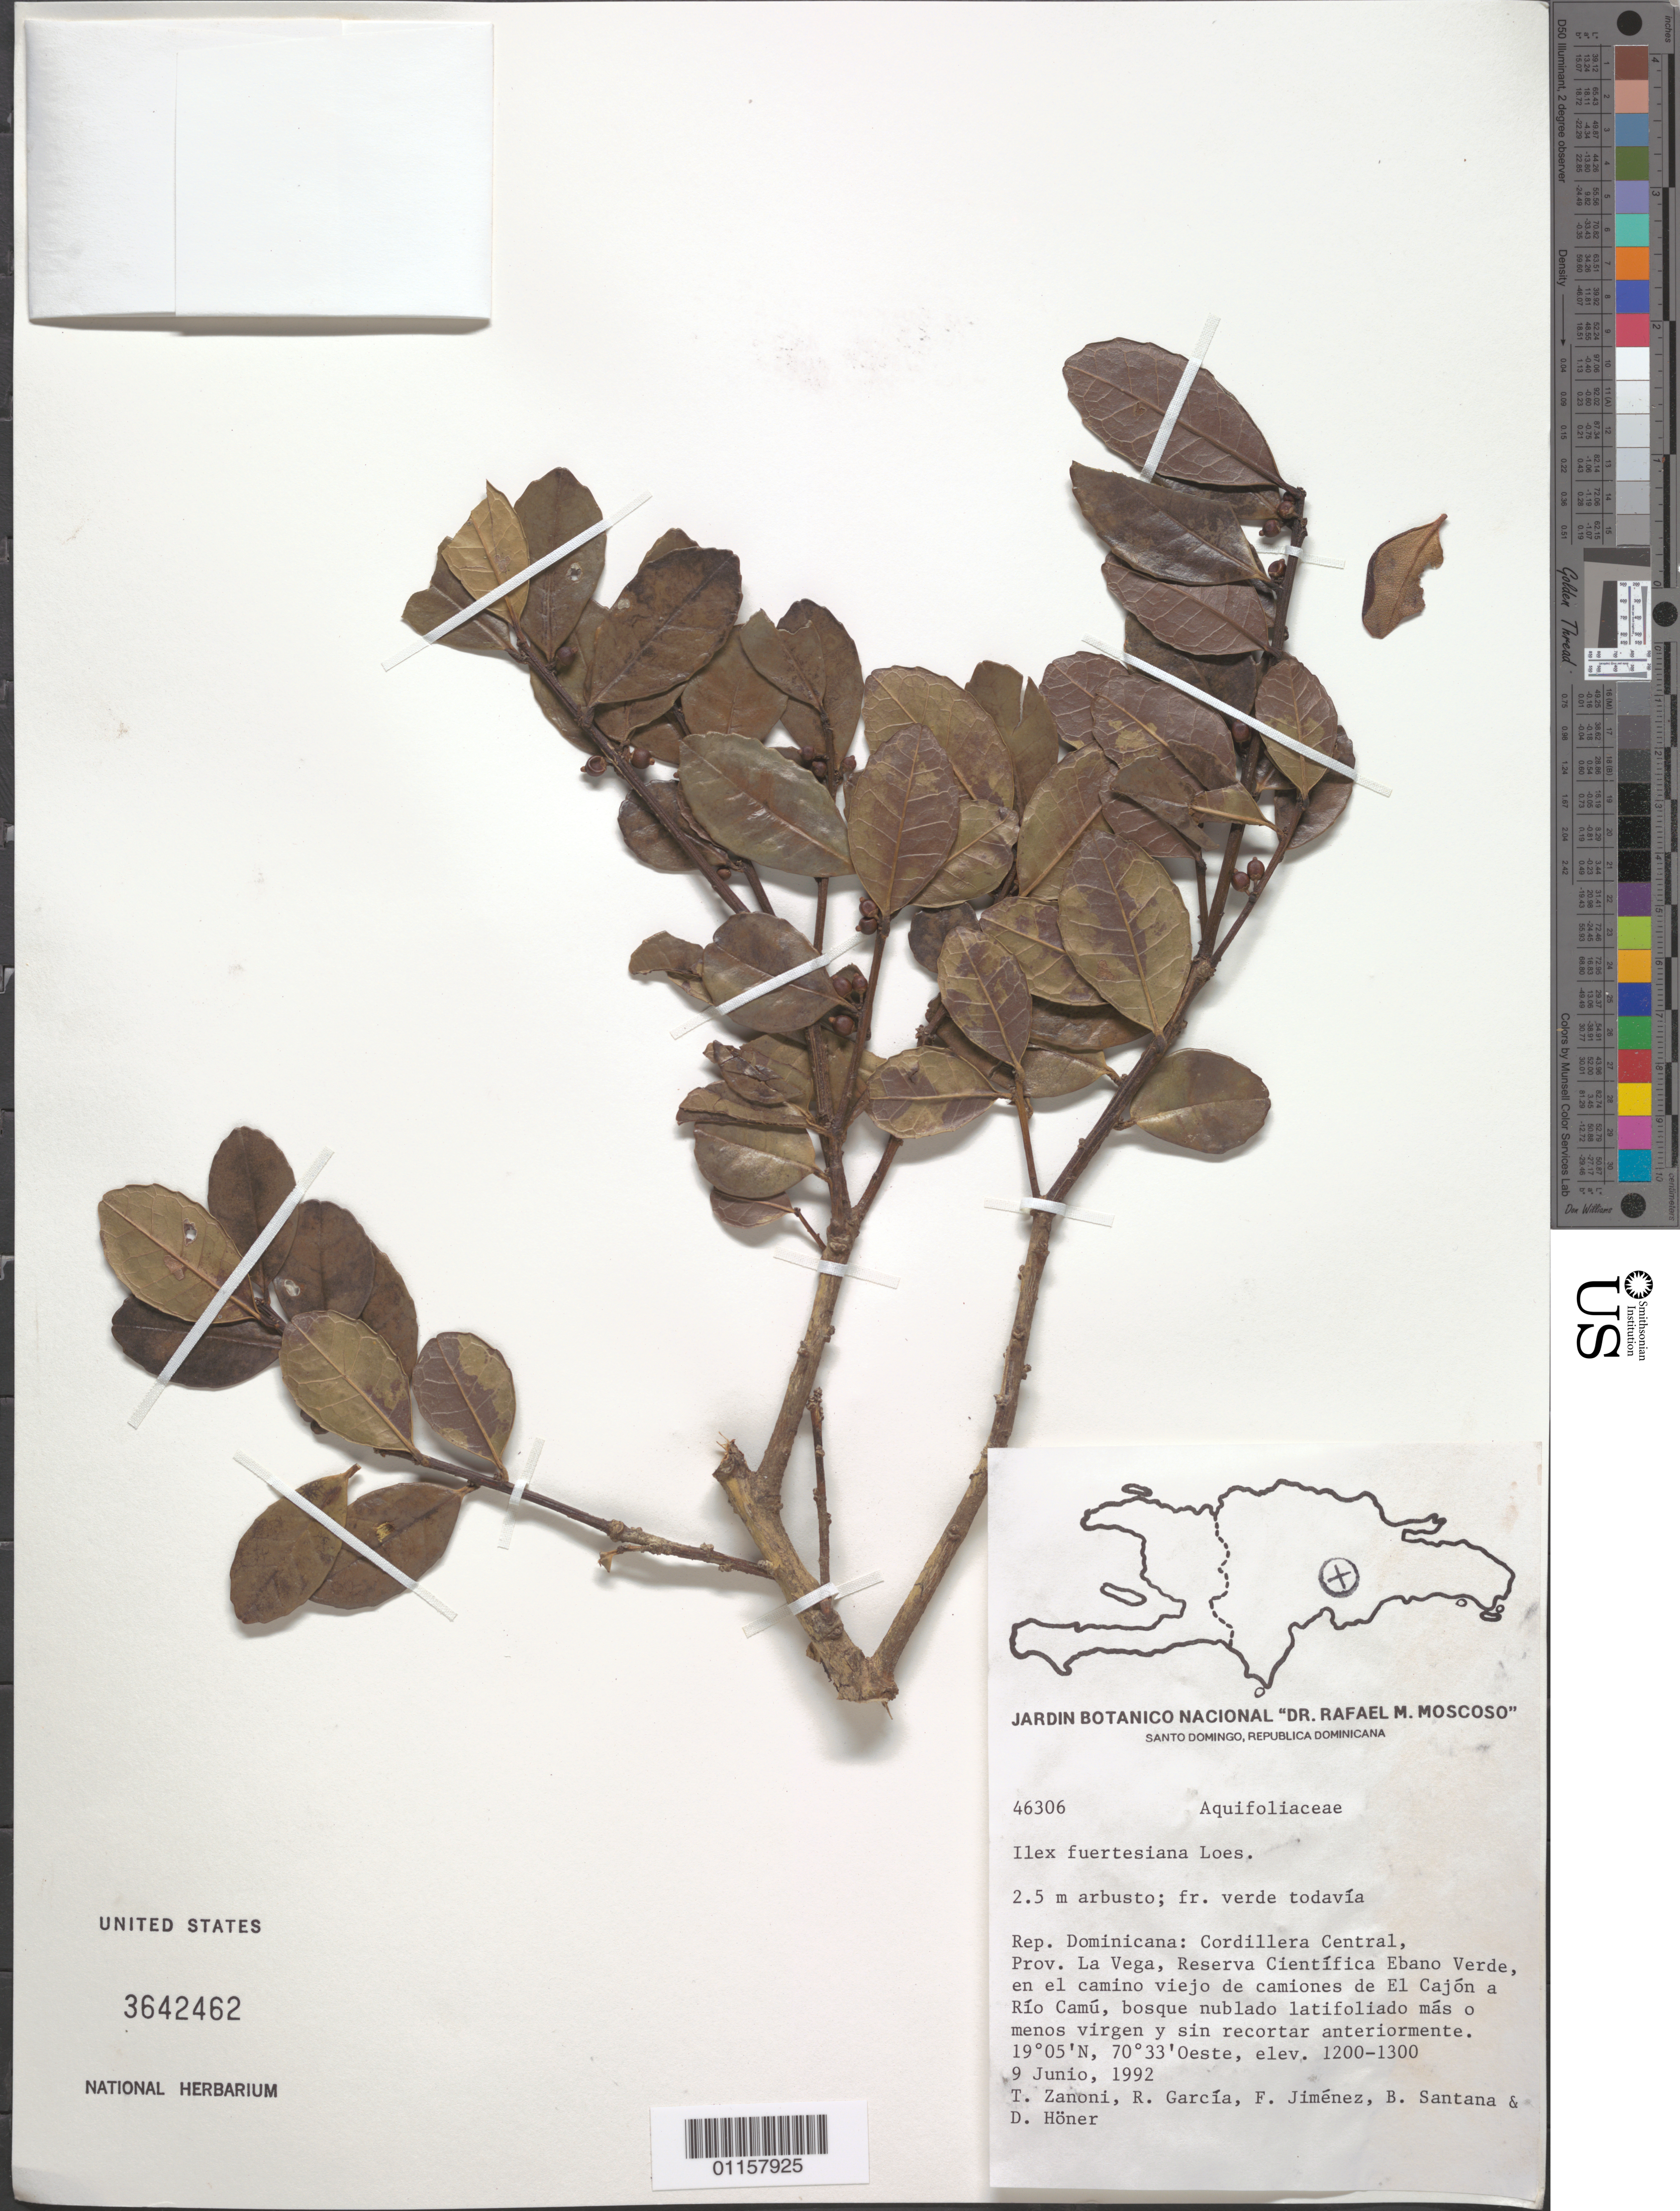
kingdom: Plantae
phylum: Tracheophyta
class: Magnoliopsida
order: Aquifoliales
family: Aquifoliaceae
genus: Ilex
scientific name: Ilex fuertesiana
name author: (Loes.) Loes.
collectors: T. A. Zanoni, R. García, F. Jiménez, B. Santana & D. Höner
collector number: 46306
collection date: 1992-06-09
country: Dominican Republic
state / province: La Vega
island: Hispaniola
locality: Cordillera Central, reserva Científica Ebano Verde, en el camino viejo de camiones de El Cajón a Río Camú.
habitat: Bosque nublado latifoliado más o menos virgen y sin recortar anteriormente.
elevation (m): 1200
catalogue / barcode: US 3642462